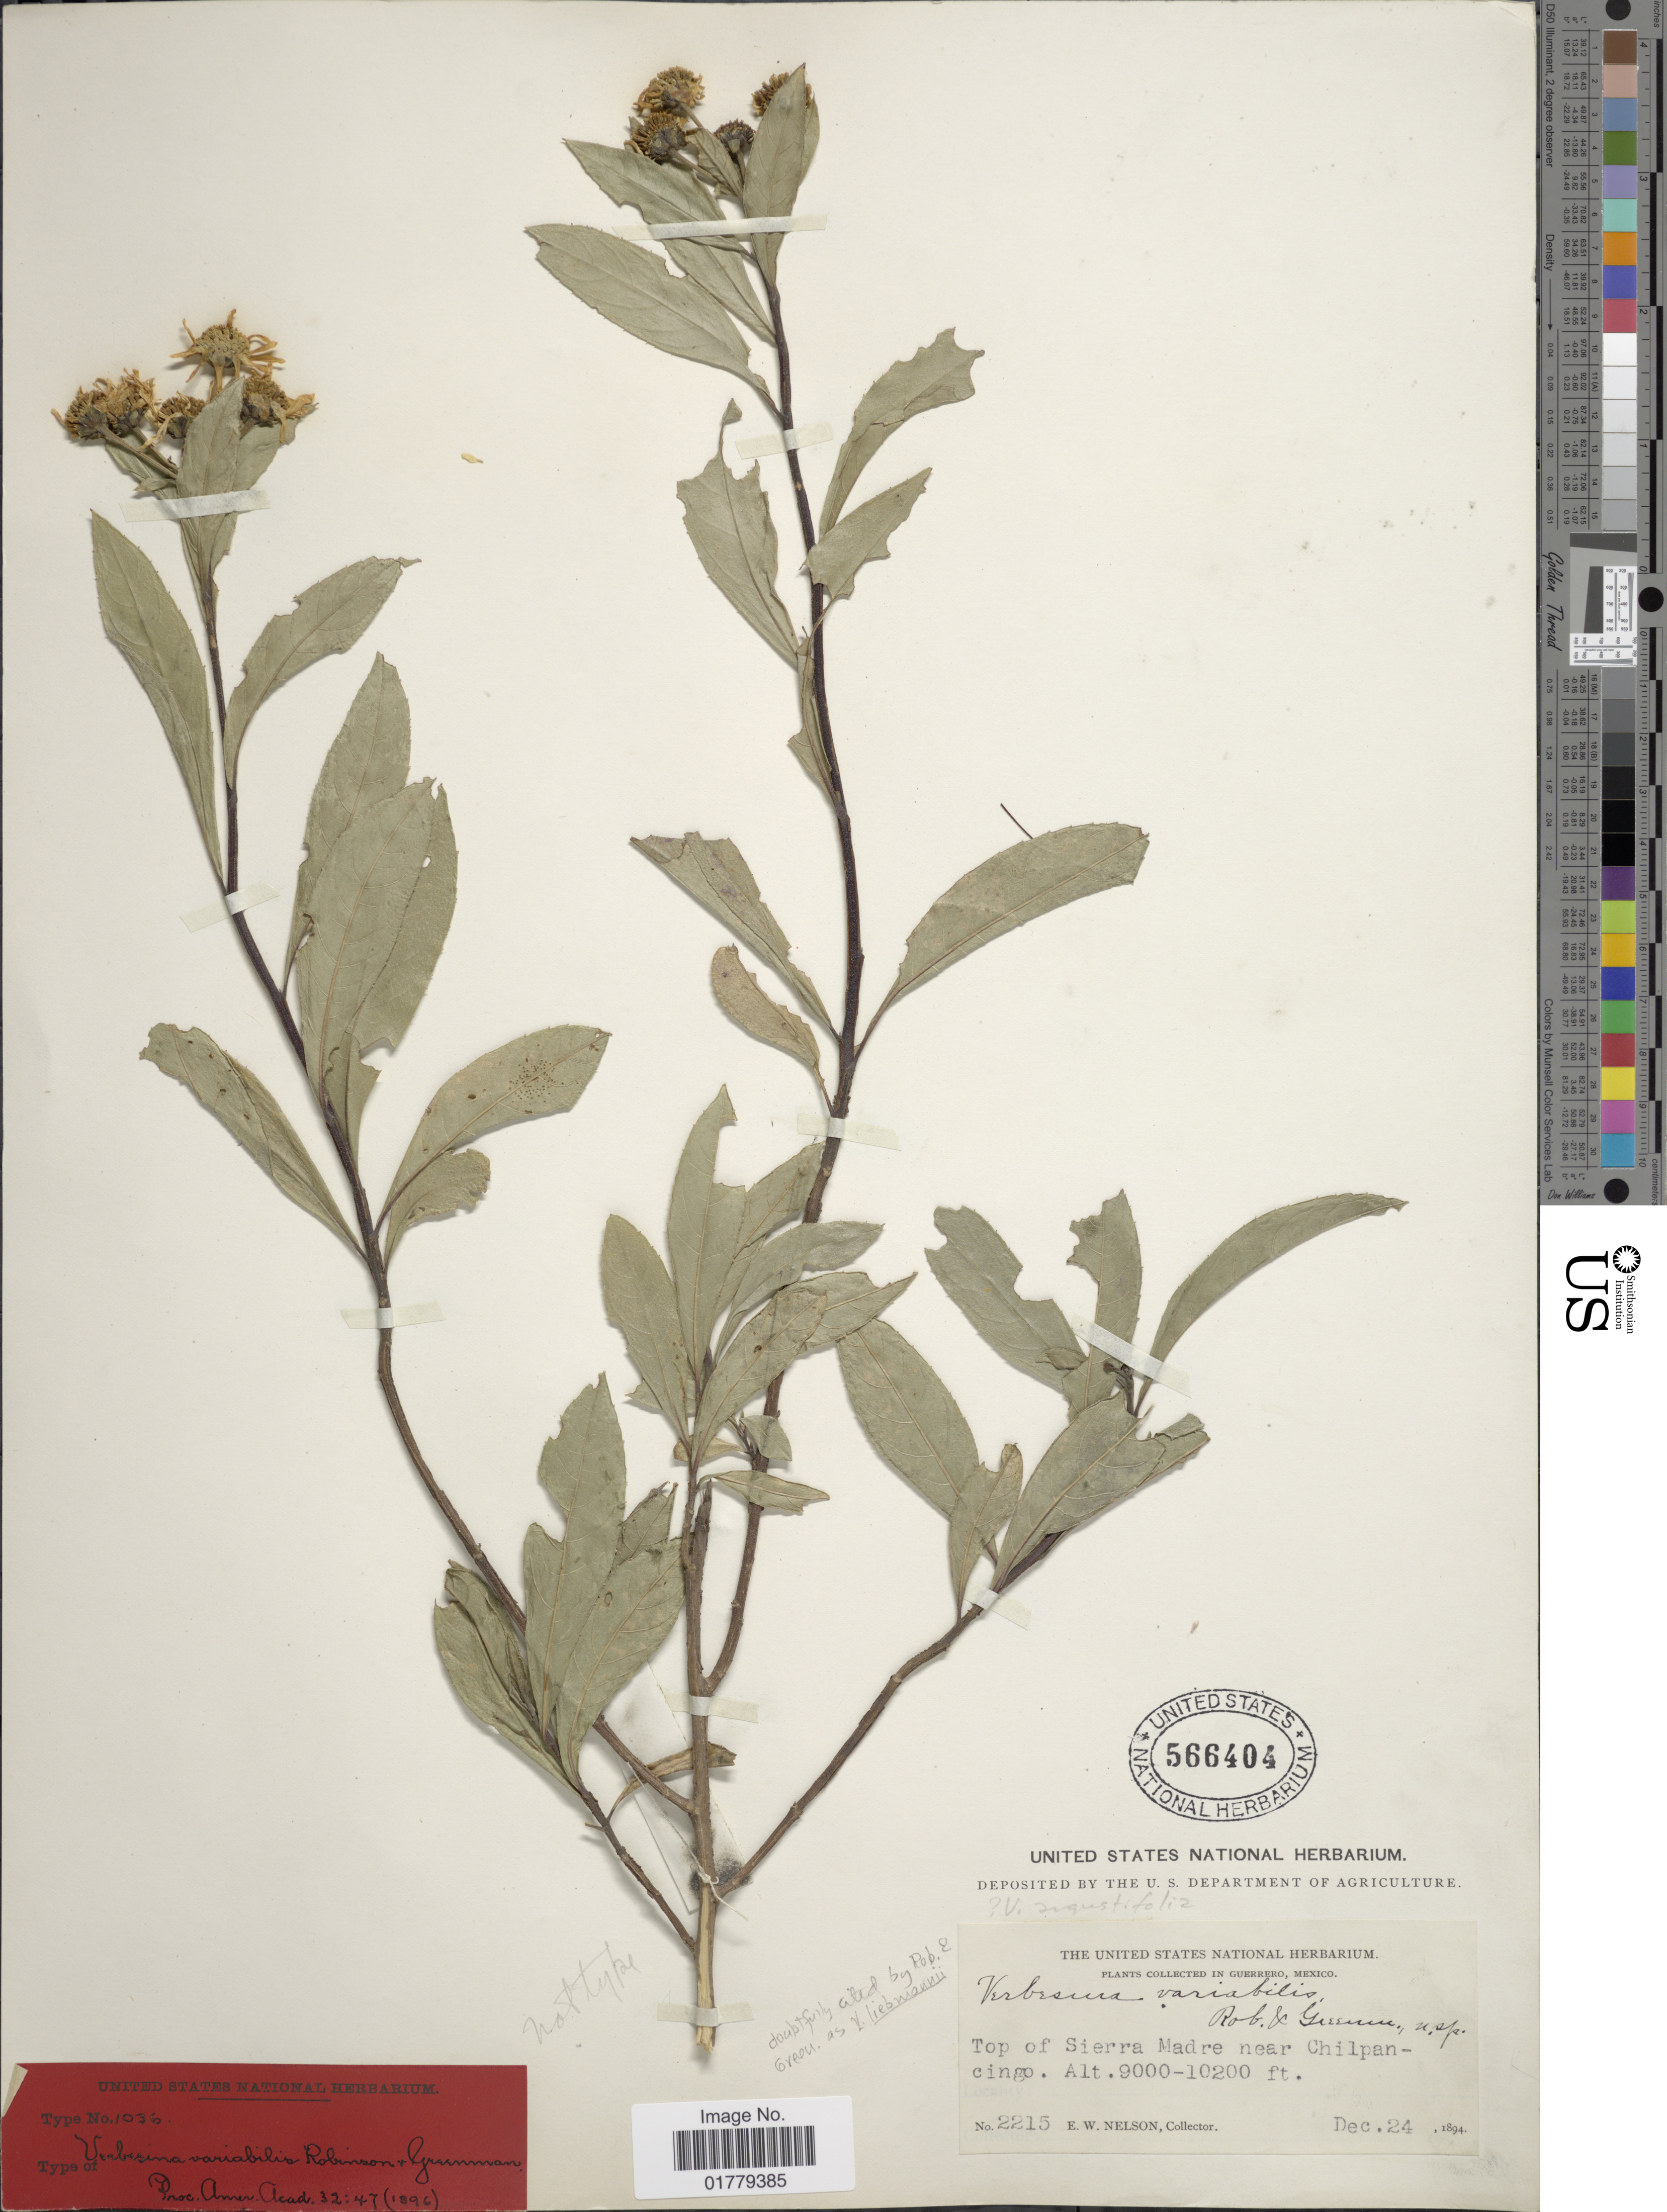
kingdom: Plantae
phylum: Tracheophyta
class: Magnoliopsida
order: Asterales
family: Asteraceae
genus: Verbesina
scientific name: Verbesina angustifolia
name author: S.F. Blake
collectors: E. W. Nelson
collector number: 2215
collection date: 1894-12-24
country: Mexico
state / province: Guerrero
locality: In Guerrero, Mexico. Top of Sierra Madre near Chilpancingo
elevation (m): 2743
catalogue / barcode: US 566404